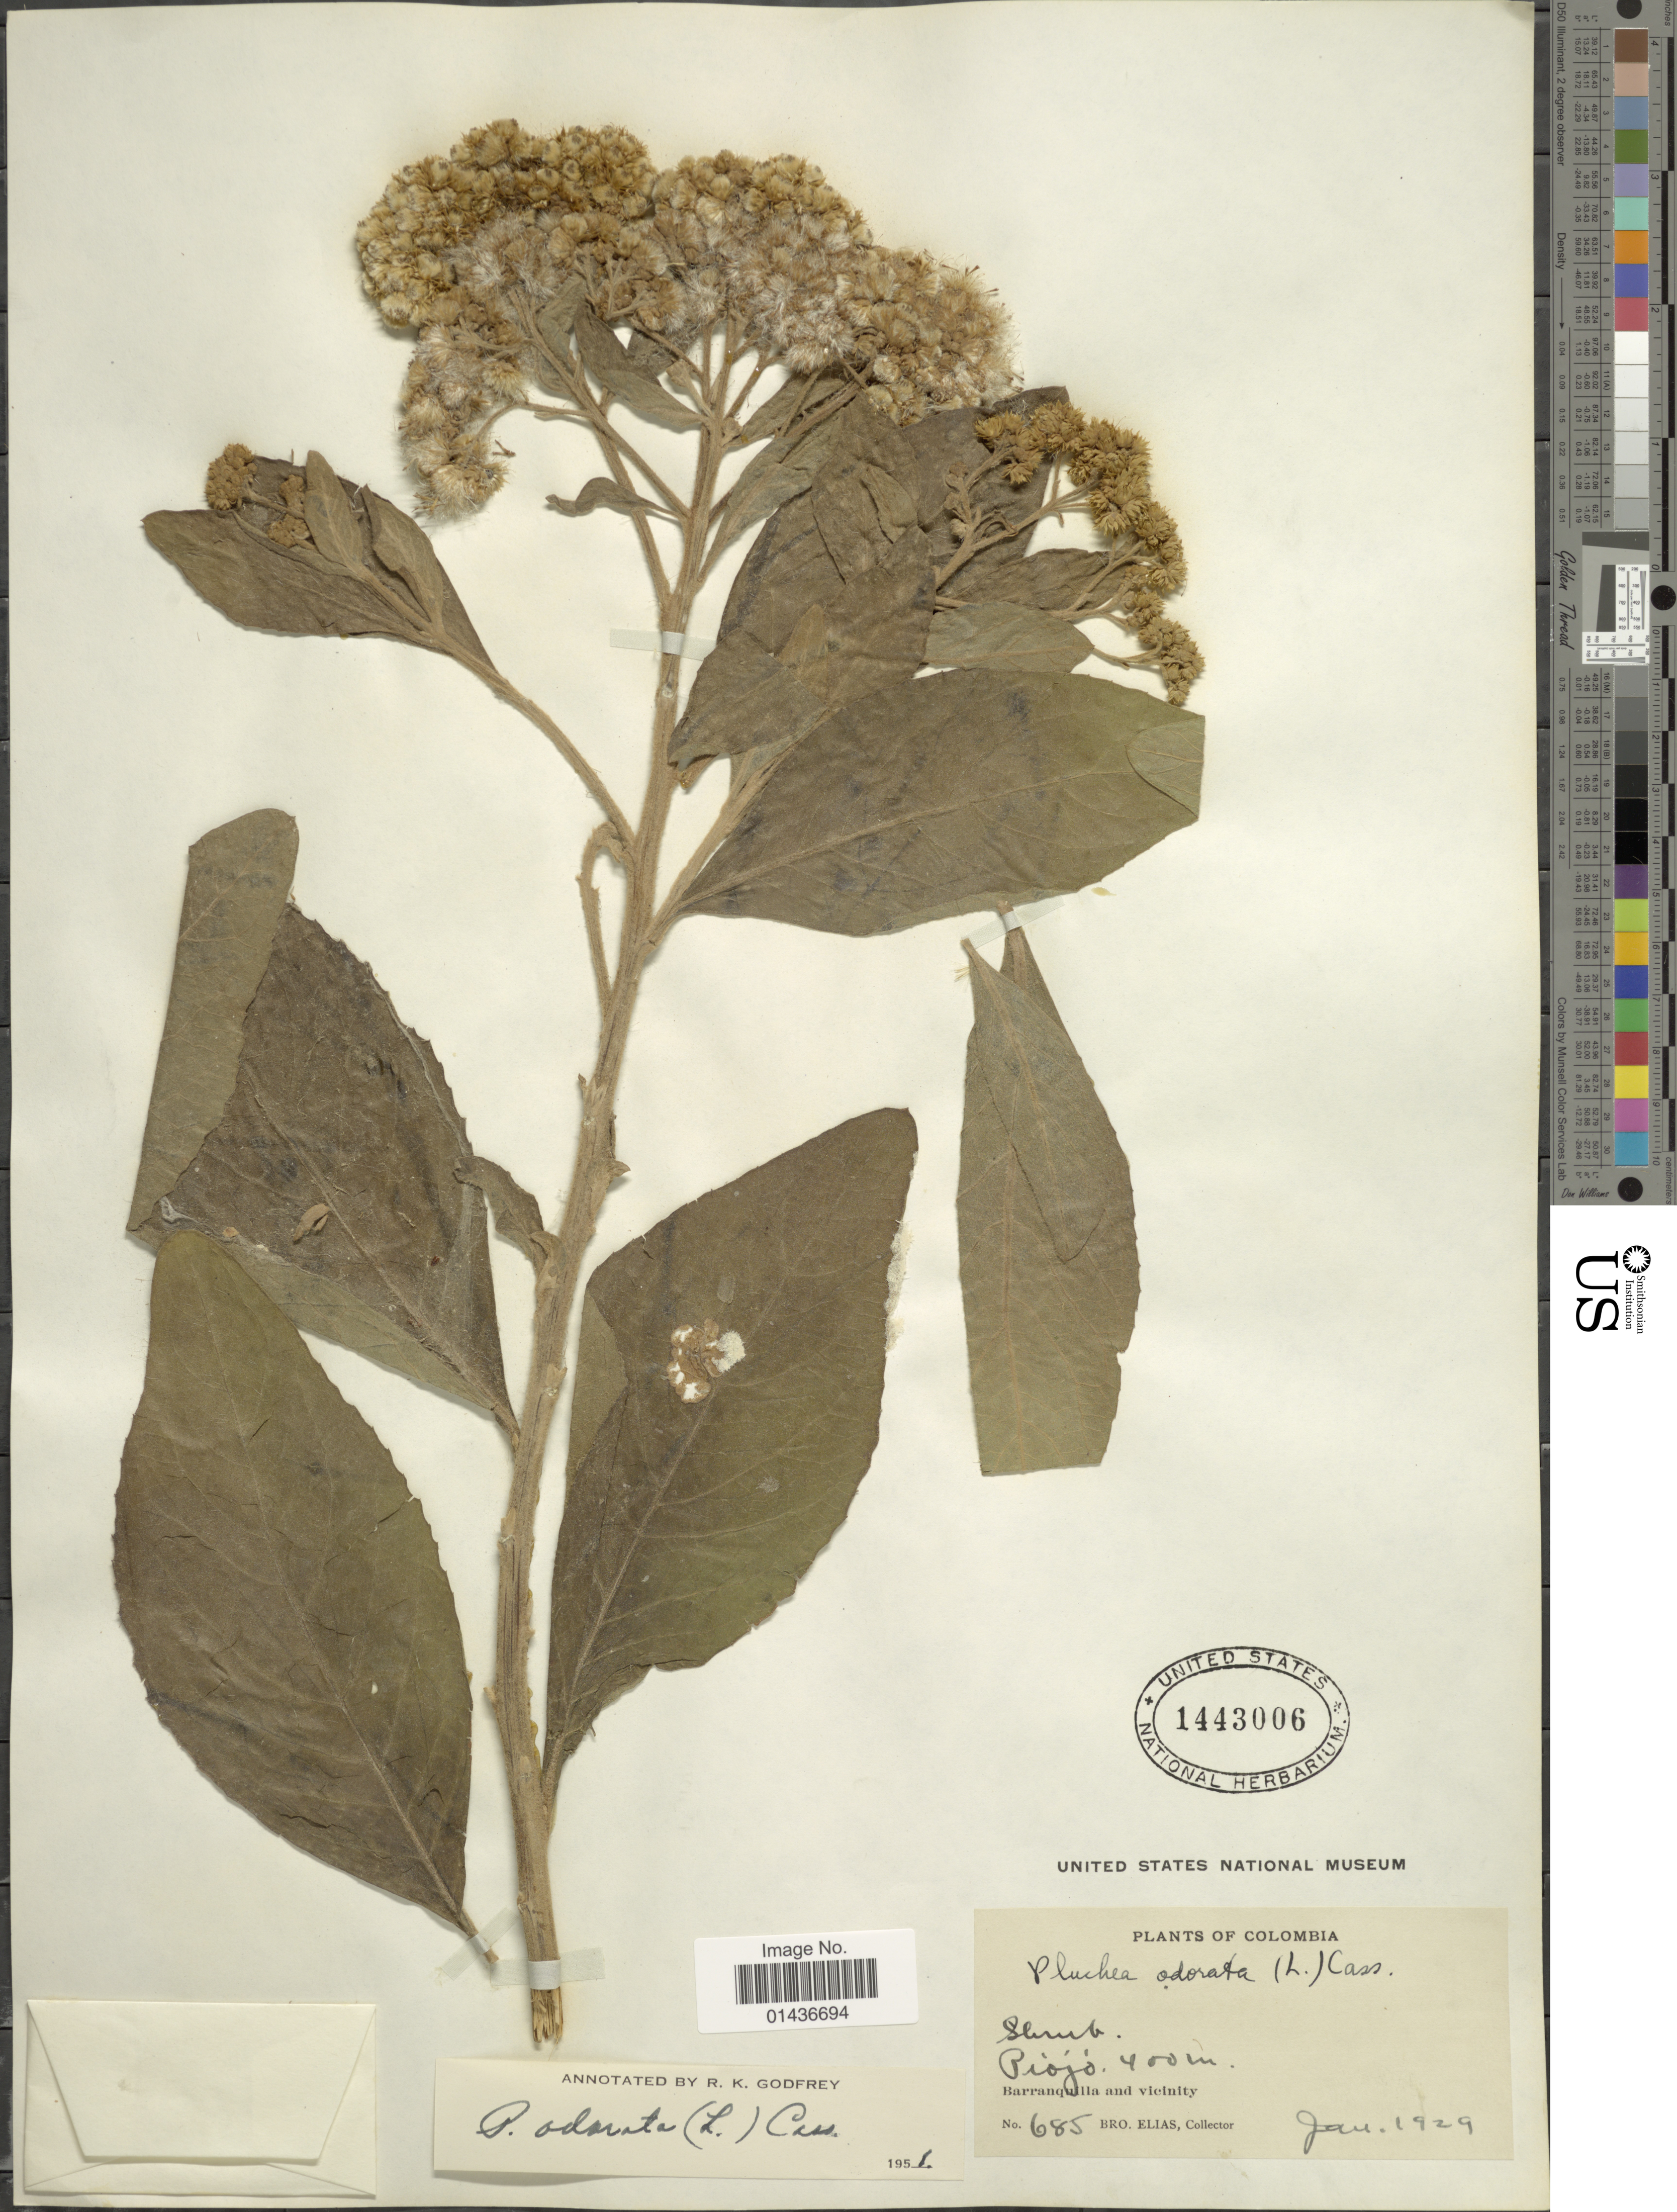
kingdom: Plantae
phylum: Tracheophyta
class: Magnoliopsida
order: Asterales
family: Asteraceae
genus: Pluchea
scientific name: Pluchea carolinensis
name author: (Jacq.) D. Don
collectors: Bro. Elias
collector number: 685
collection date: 1929-01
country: Colombia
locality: Piojo, Barranquilla and vicinity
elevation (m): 400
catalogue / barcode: US 1443006